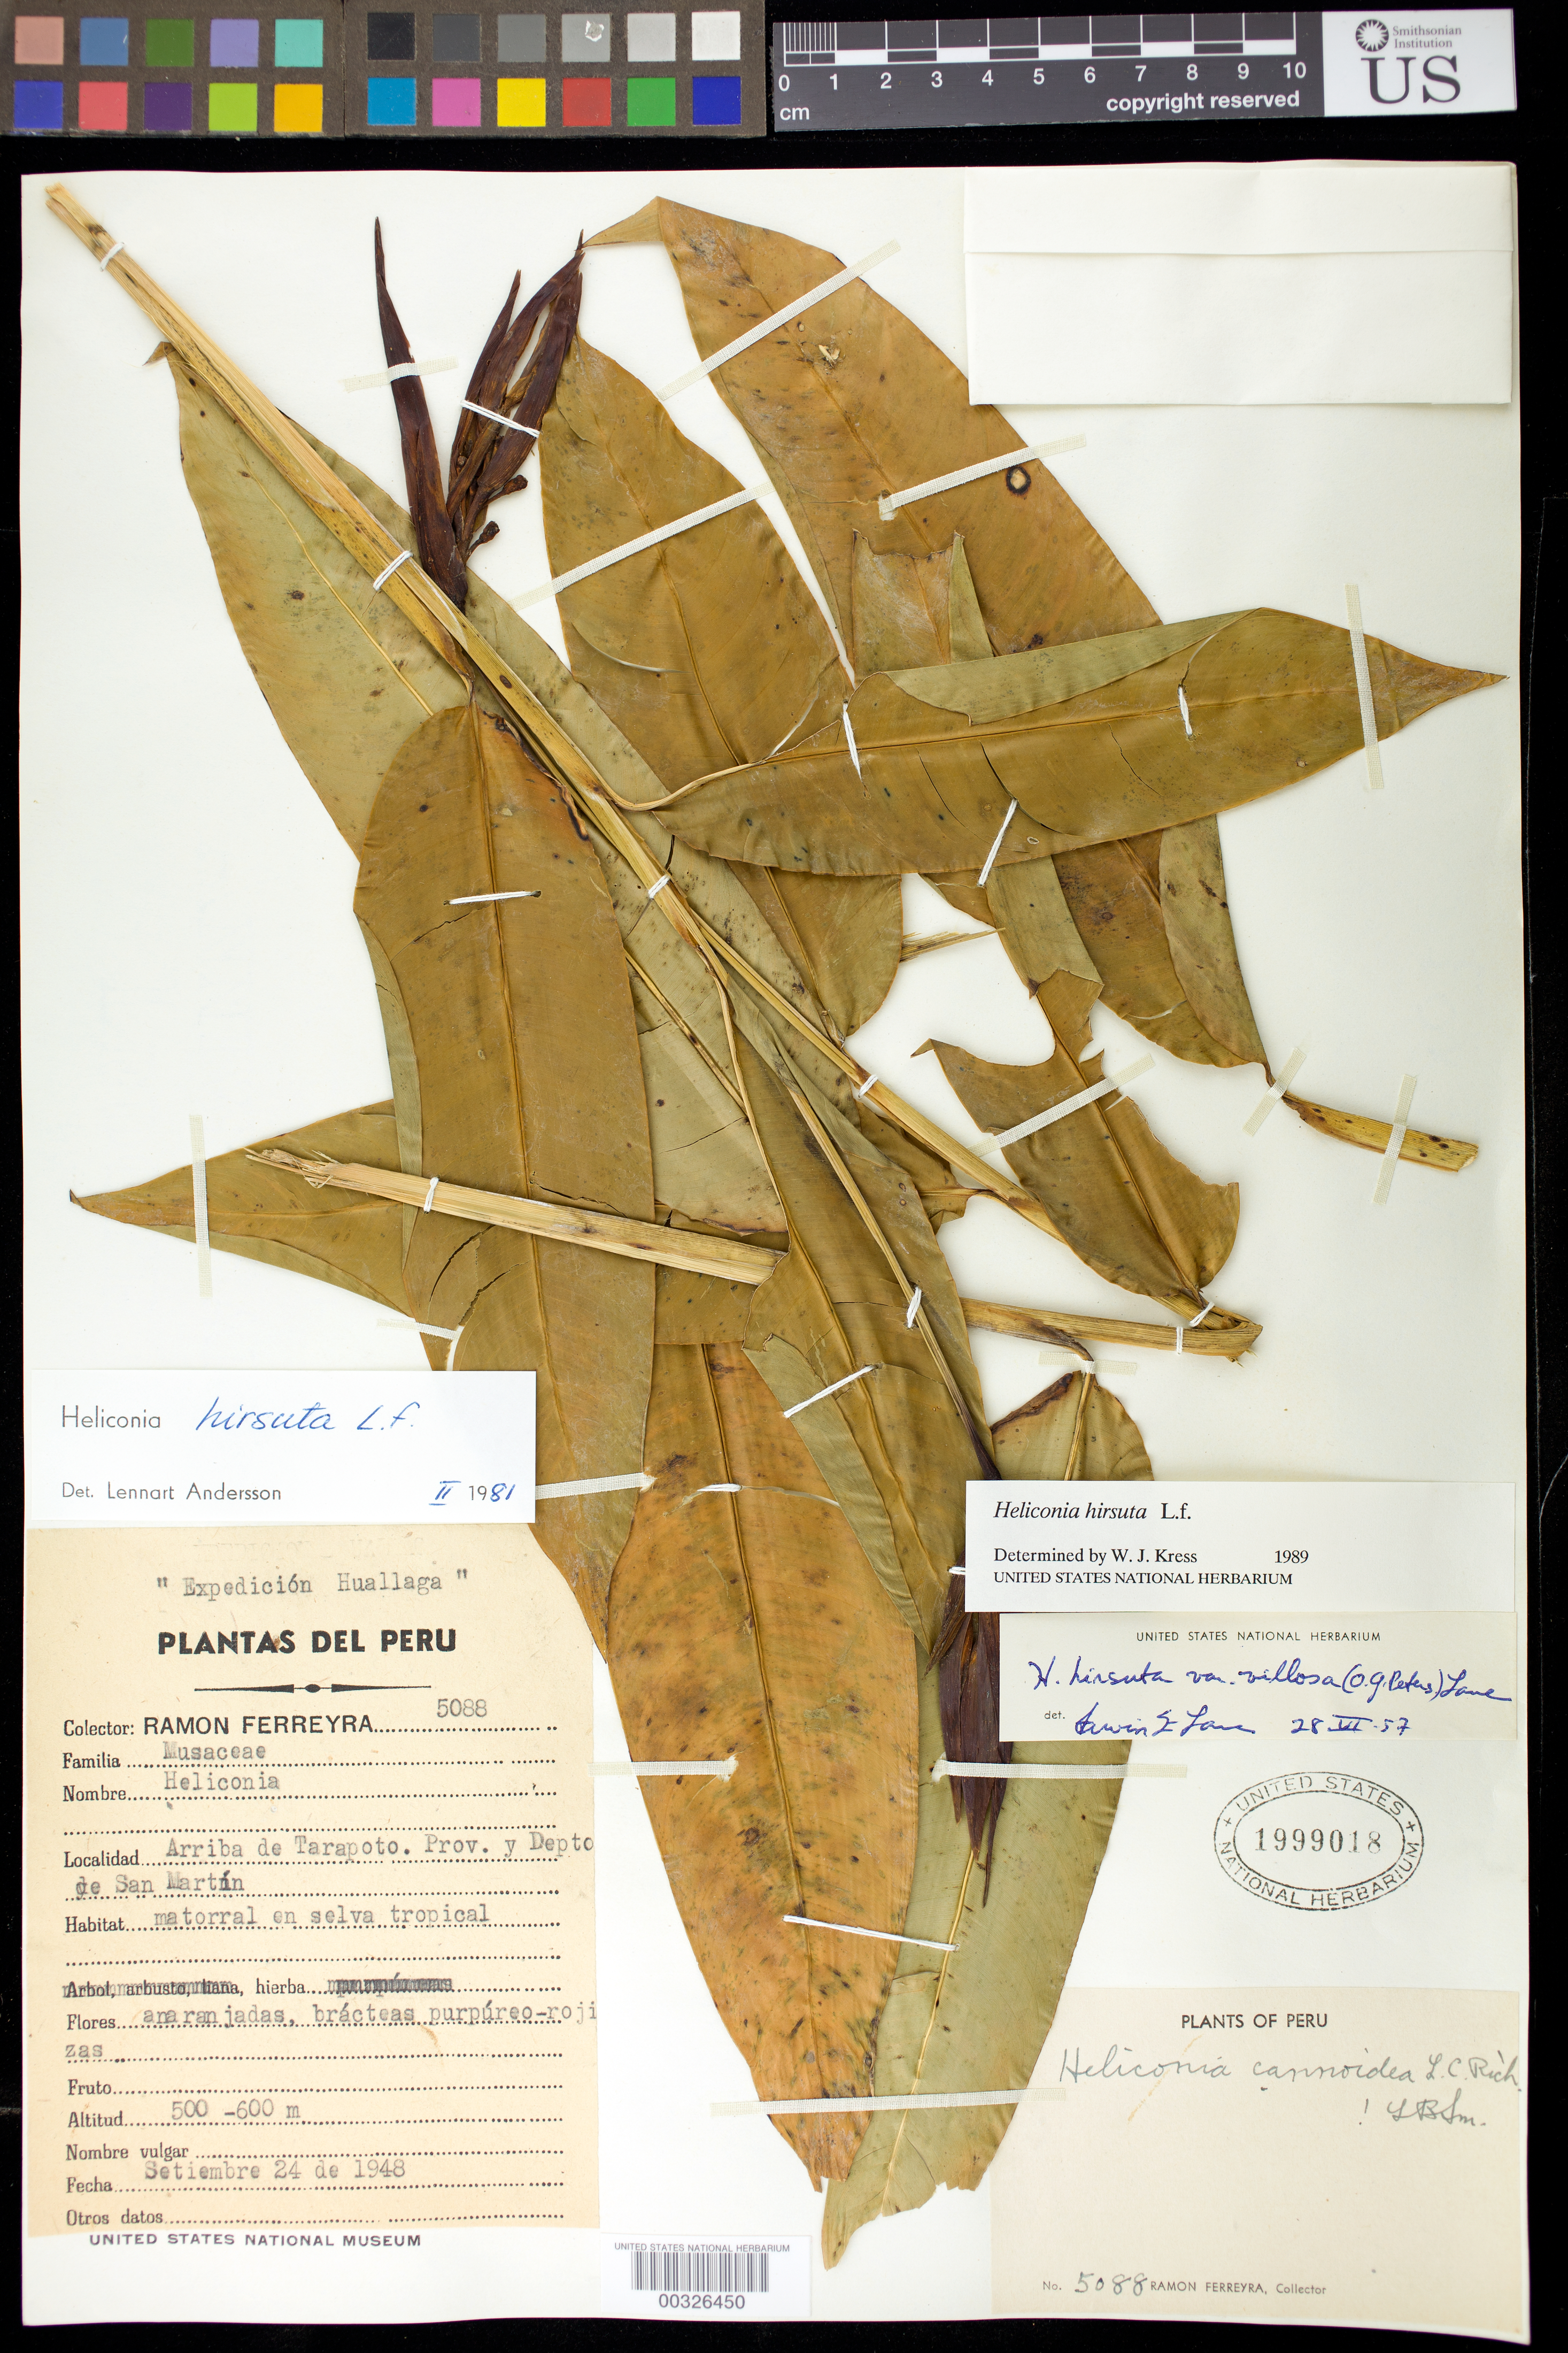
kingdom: Plantae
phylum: Tracheophyta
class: Liliopsida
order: Zingiberales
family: Heliconiaceae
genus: Heliconia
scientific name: Heliconia hirsuta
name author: L. f.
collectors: R. A. Ferreyra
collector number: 5088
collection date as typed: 24 Sep 1948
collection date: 1948-09-24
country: Peru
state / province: San Martín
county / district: San Martín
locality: San Martín Prov., above Tarapoto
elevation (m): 500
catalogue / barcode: US 1999018